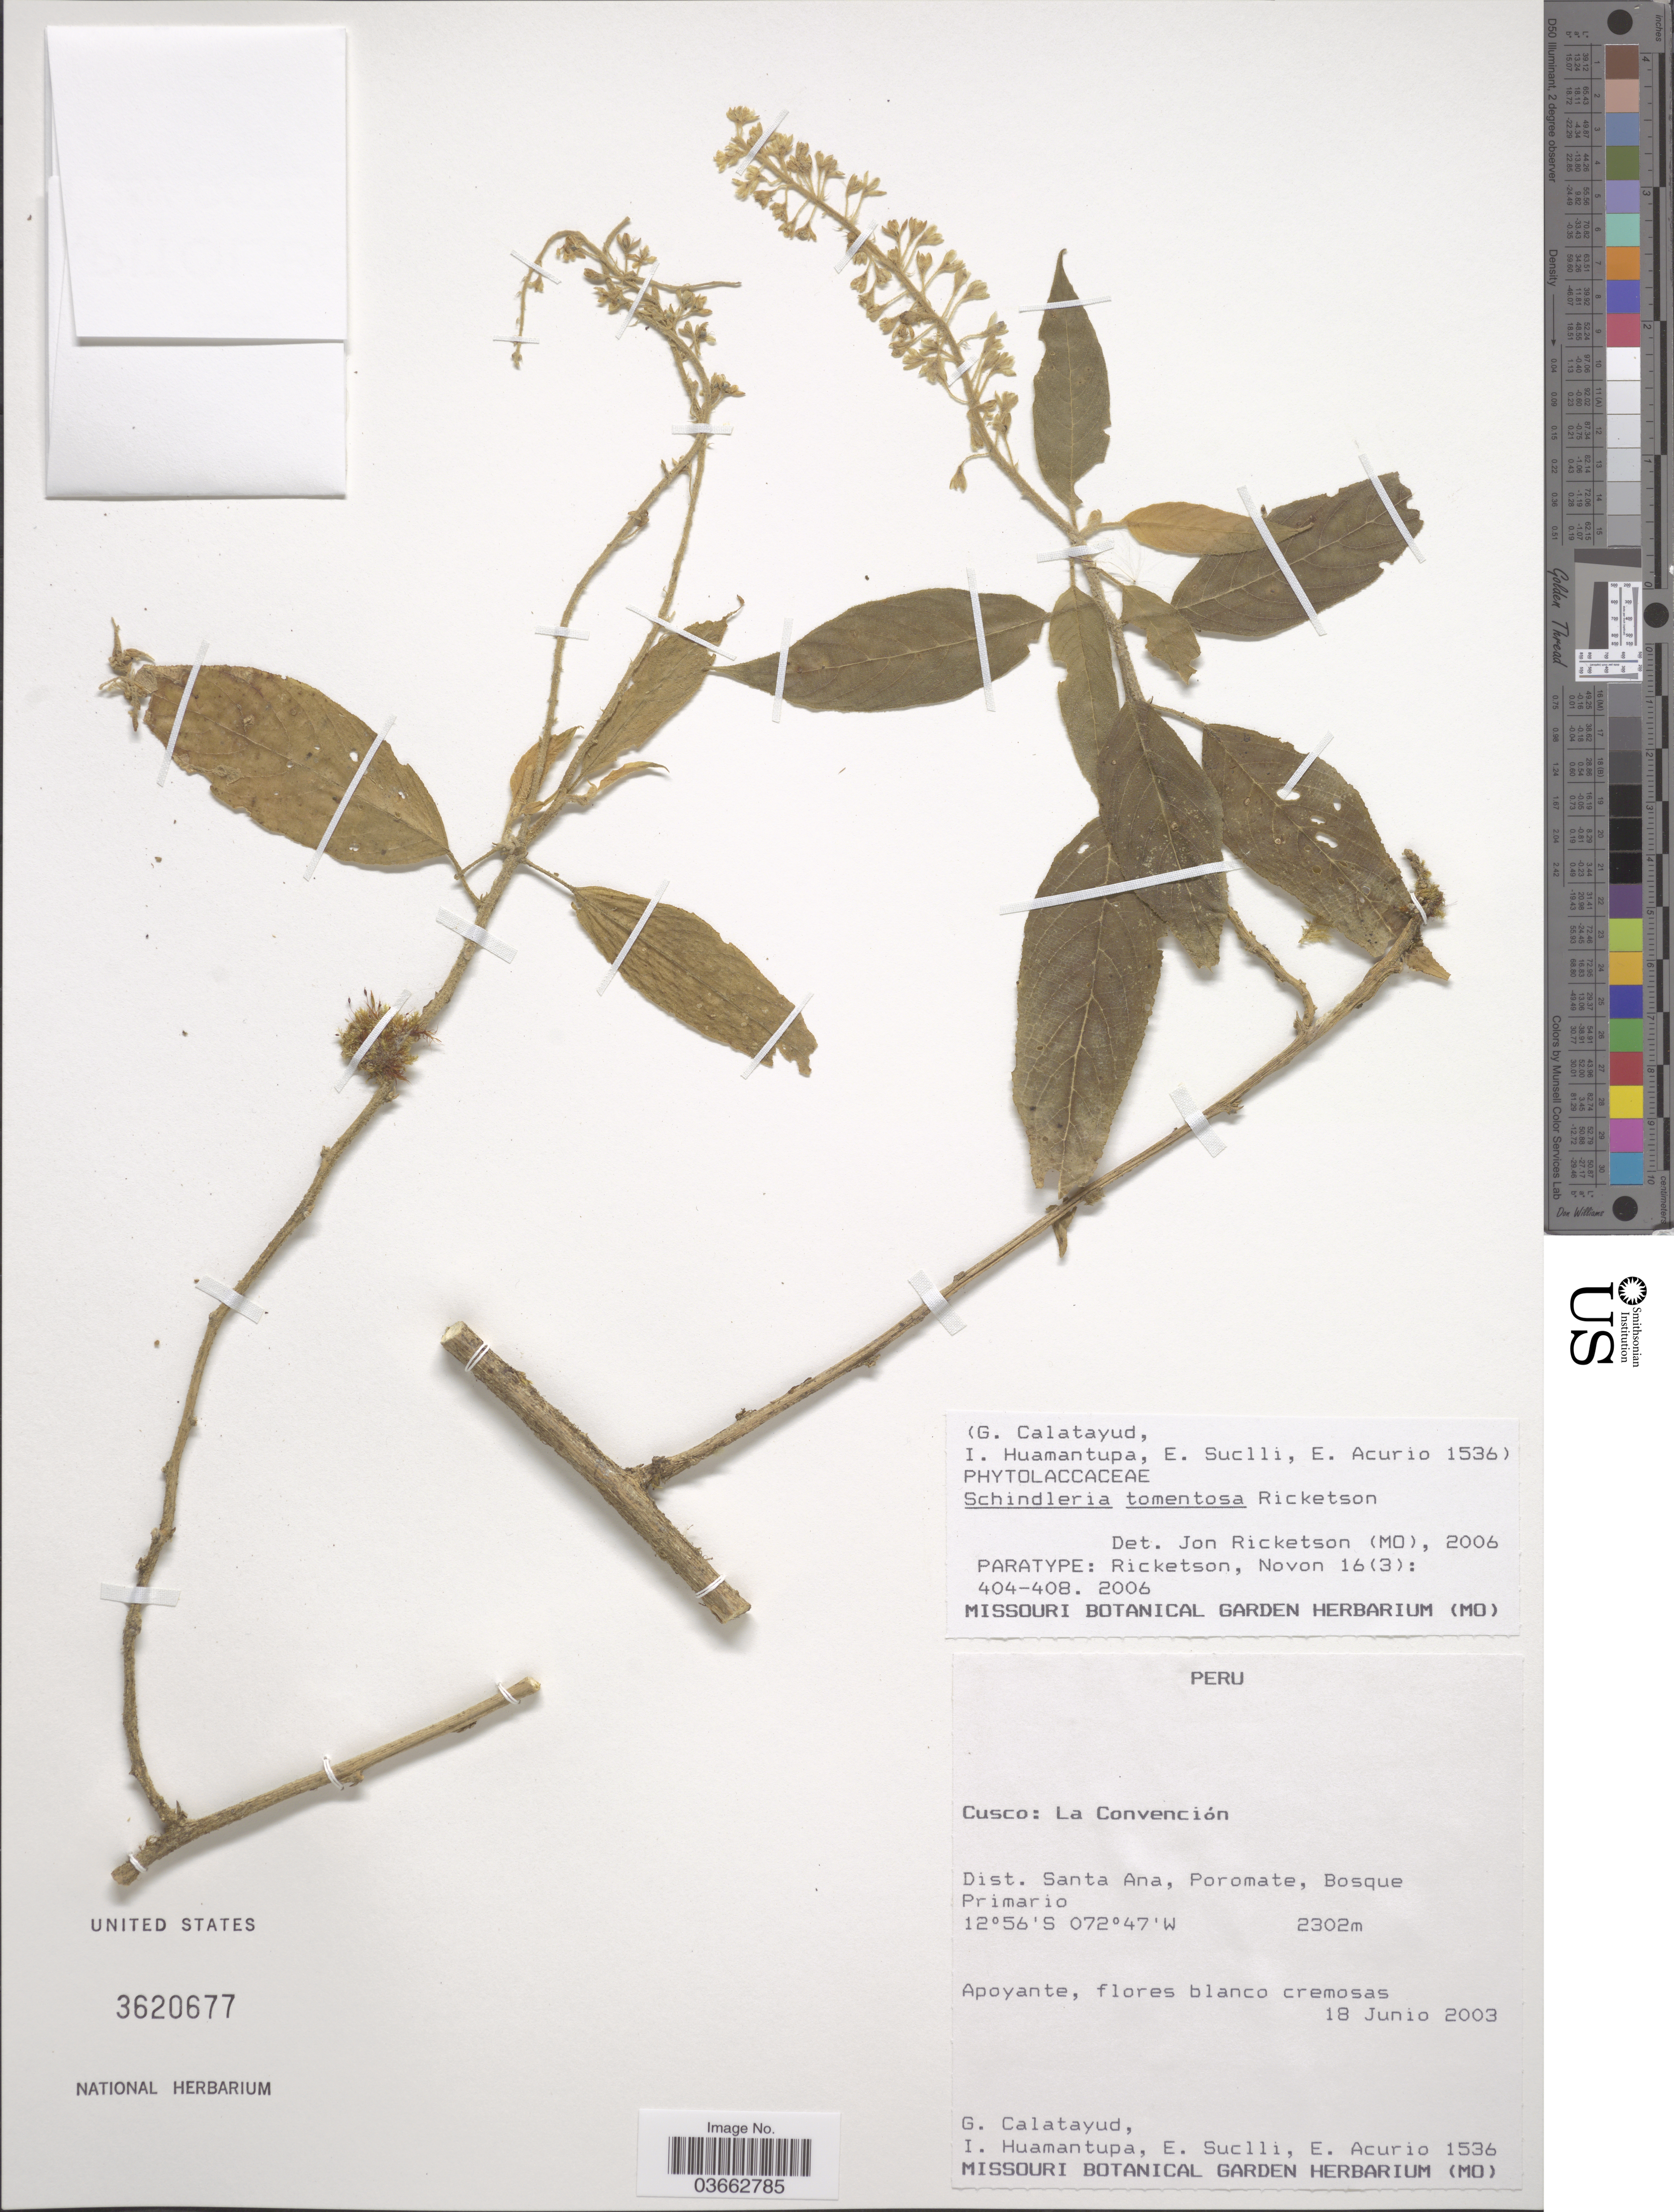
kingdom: Plantae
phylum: Tracheophyta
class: Magnoliopsida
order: Caryophyllales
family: Phytolaccaceae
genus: Schindleria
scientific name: Schindleria tomentosa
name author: Ricketson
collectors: G. Calatayud, I. Huamantupa, E. Suclli & E. Acurio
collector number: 1536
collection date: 2003-06-18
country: Peru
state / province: Cusco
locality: La Convención. Dist. Sant Ana, Poromate.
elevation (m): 2302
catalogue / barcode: US 3620677